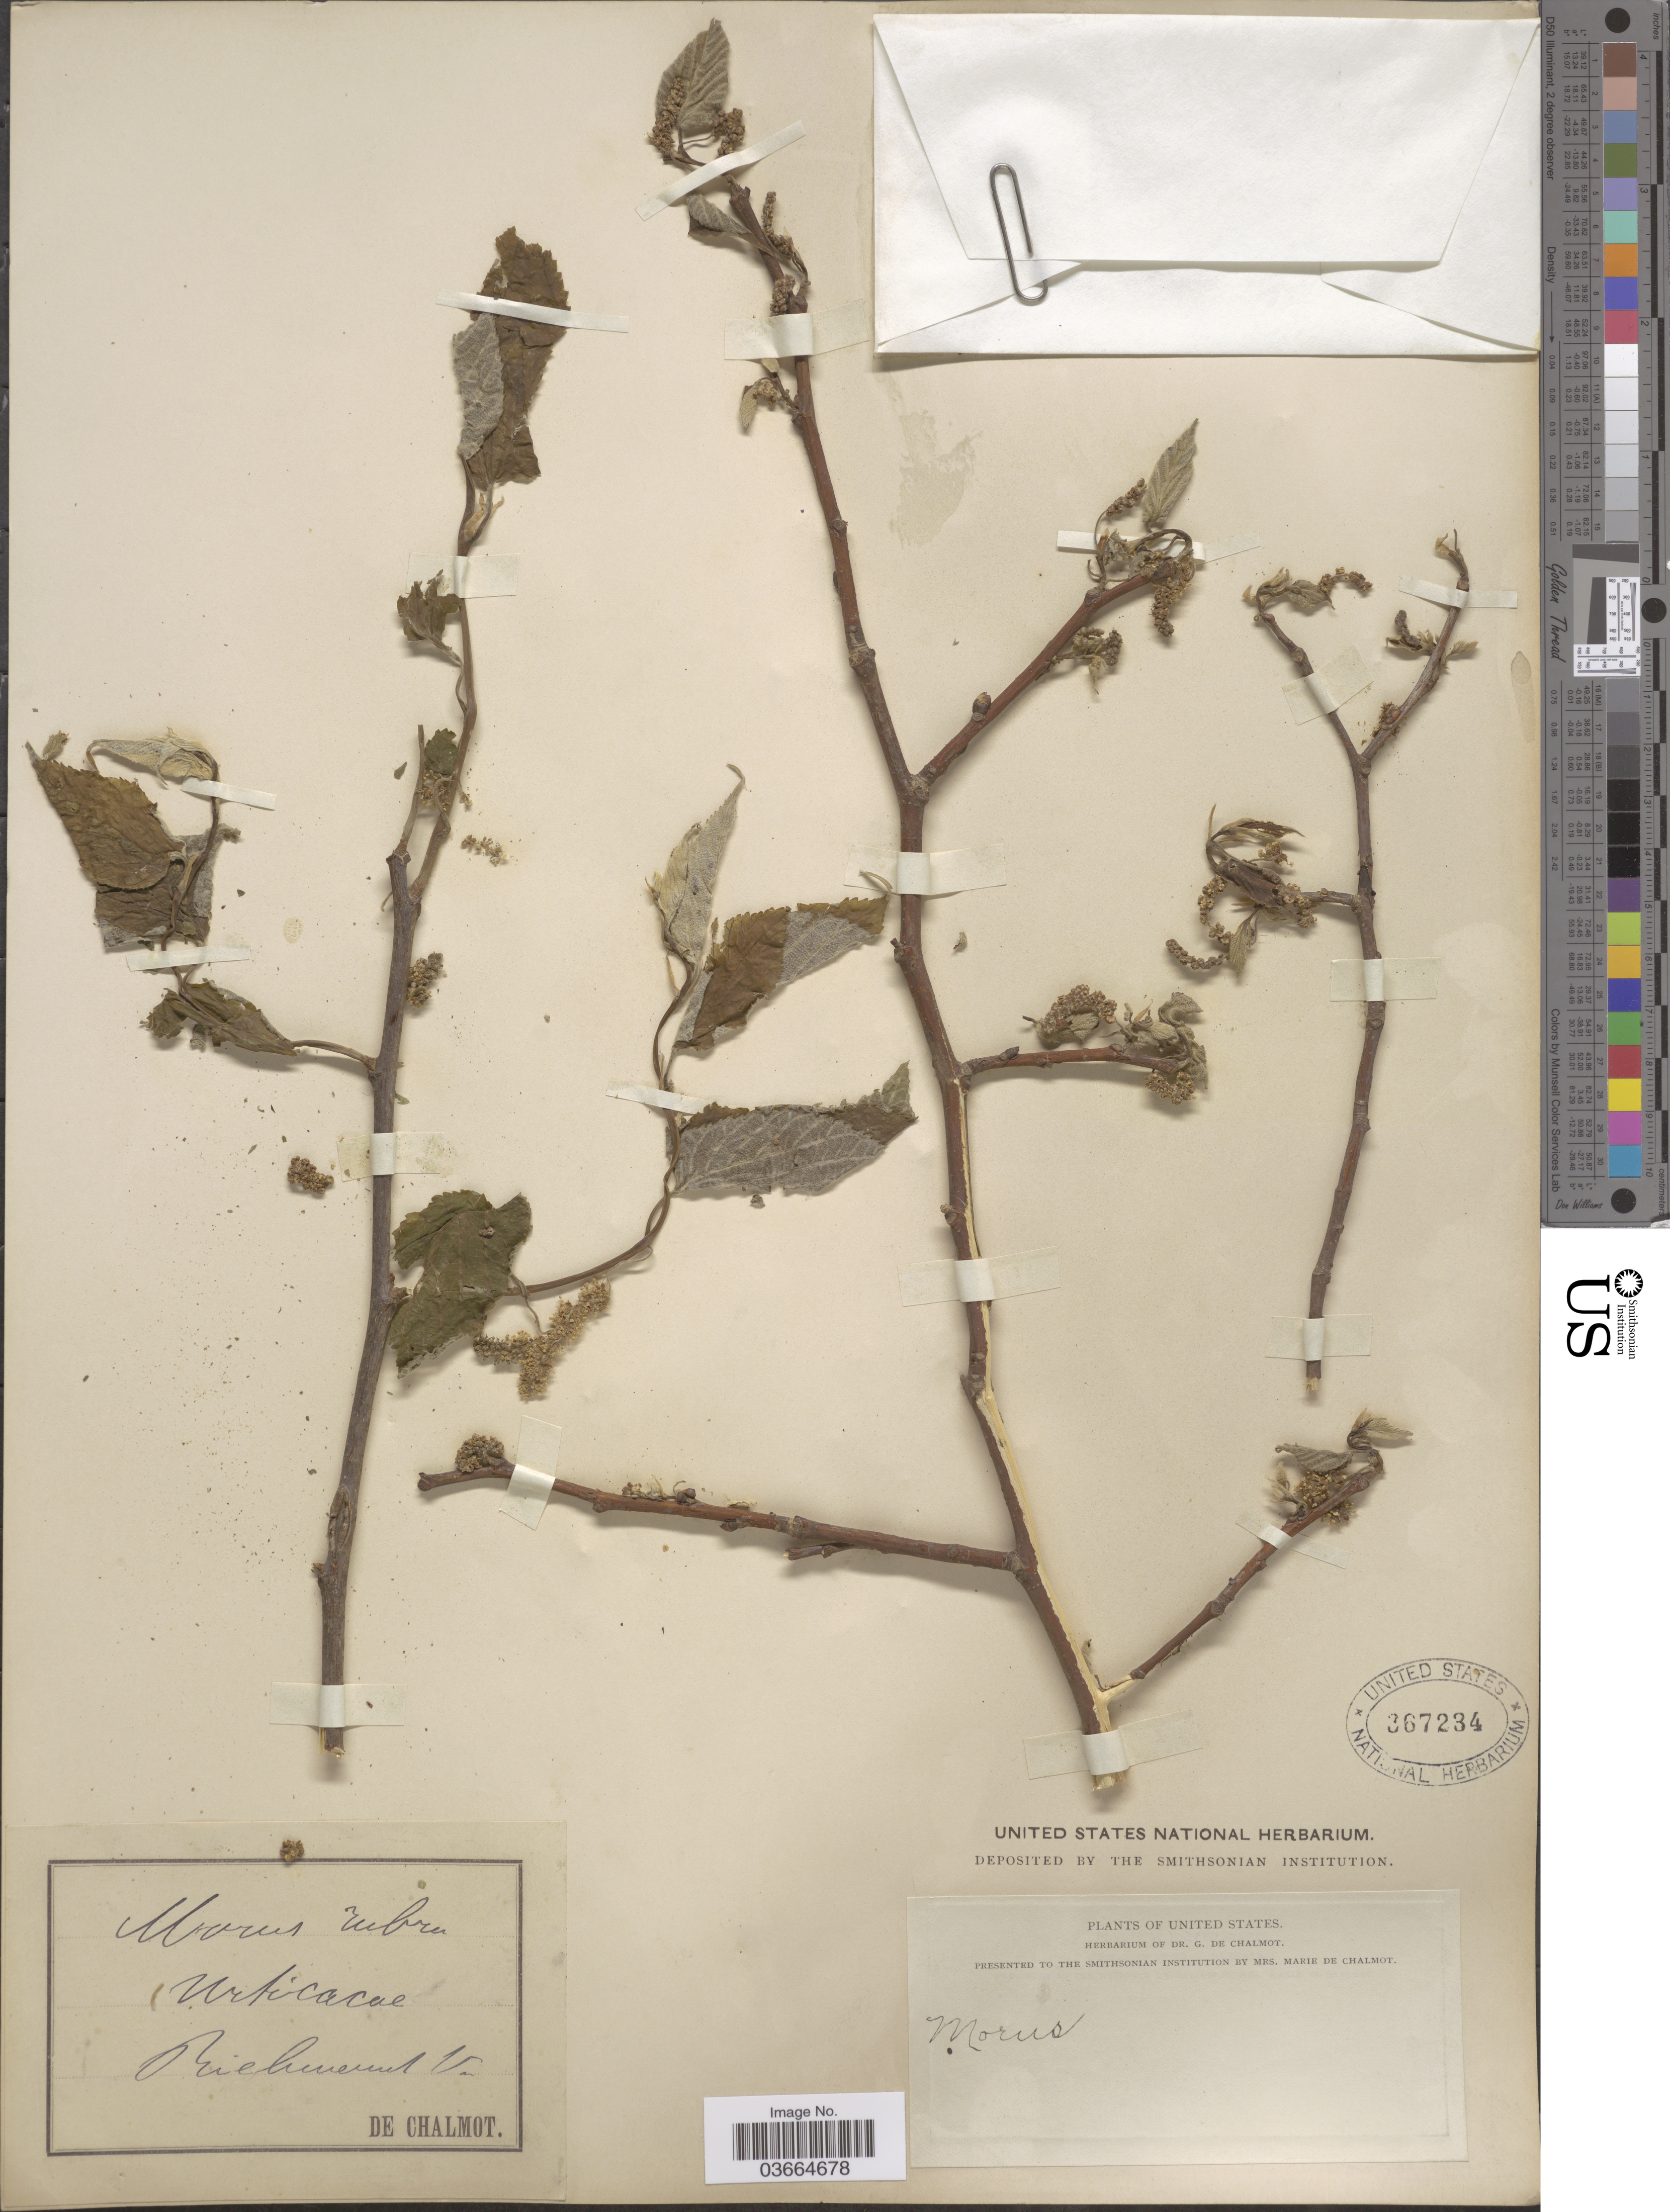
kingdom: Plantae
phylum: Tracheophyta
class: Magnoliopsida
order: Rosales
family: Moraceae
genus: Morus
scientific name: Morus rubra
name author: L.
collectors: G. de Chalmot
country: United States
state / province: Virginia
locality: Richmond.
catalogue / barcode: US 367234